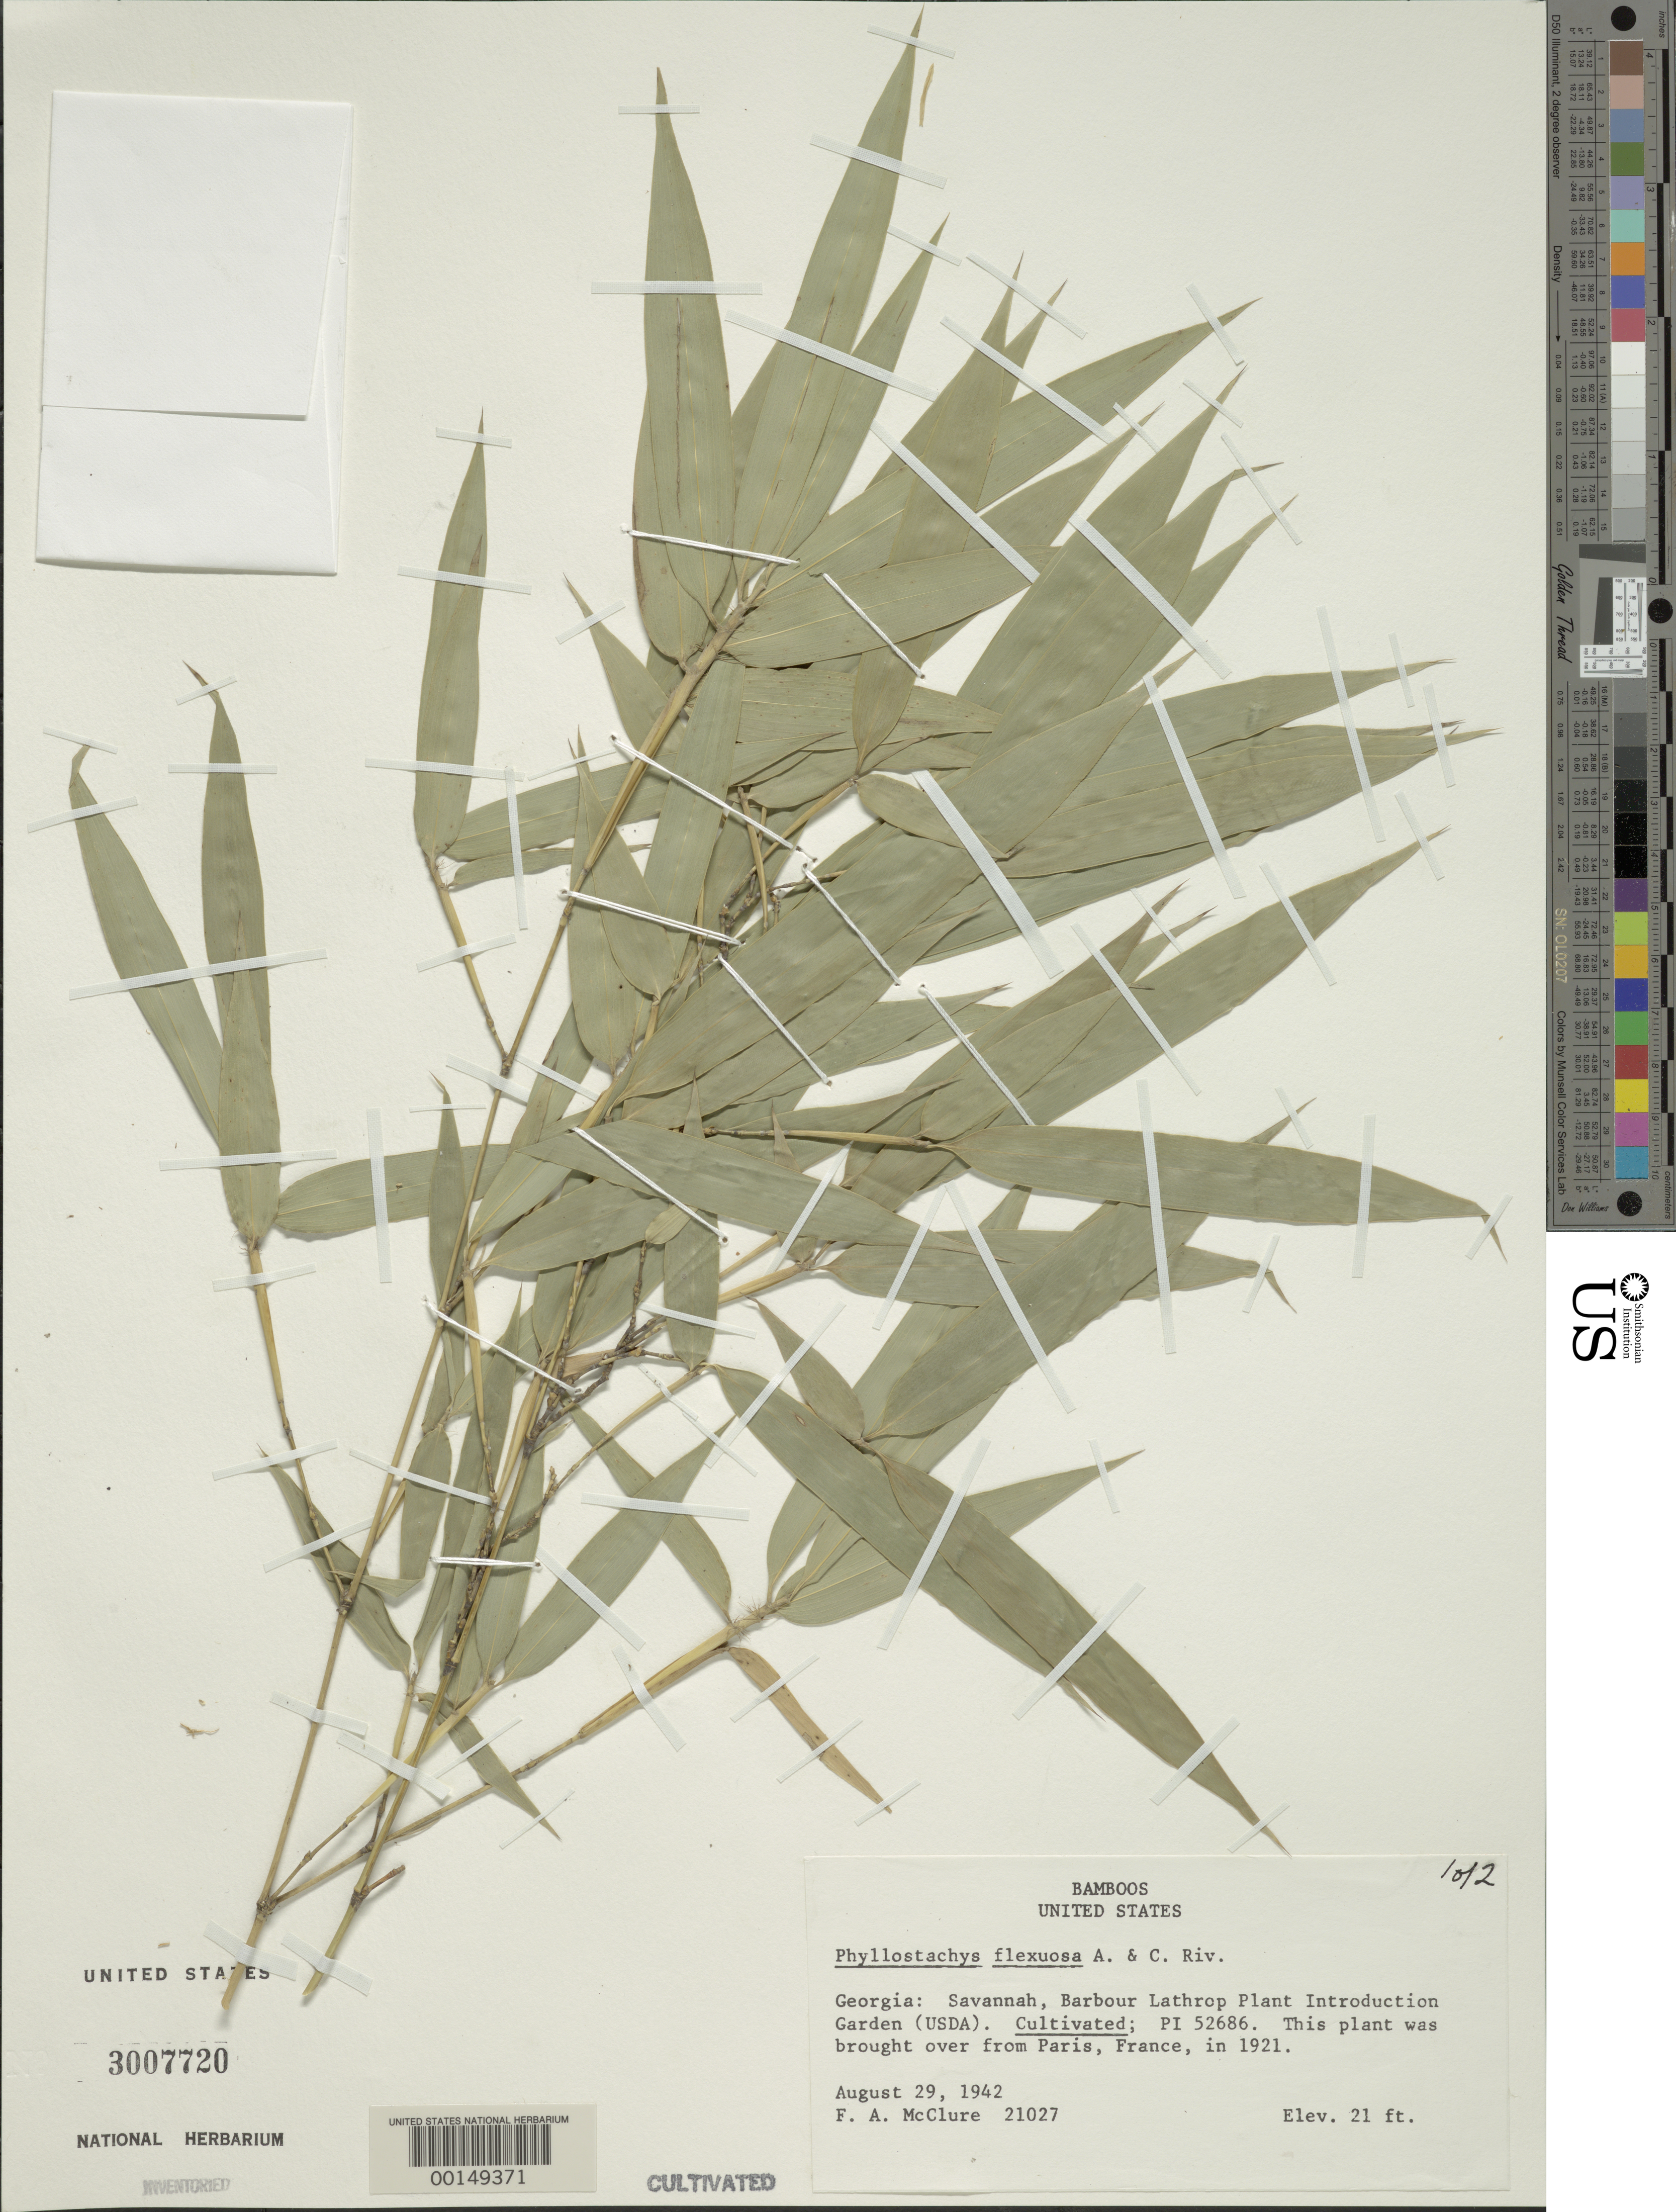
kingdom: Plantae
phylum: Tracheophyta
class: Liliopsida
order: Poales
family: Poaceae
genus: Phyllostachys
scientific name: Phyllostachys flexuosa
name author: Rivière & C. Rivière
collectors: F. A. McClure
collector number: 21027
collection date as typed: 29 Aug 1942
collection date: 1942-08-29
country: United States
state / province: Georgia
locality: Savannah, barbour lathrop p.i. garden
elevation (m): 6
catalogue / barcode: US 3007720